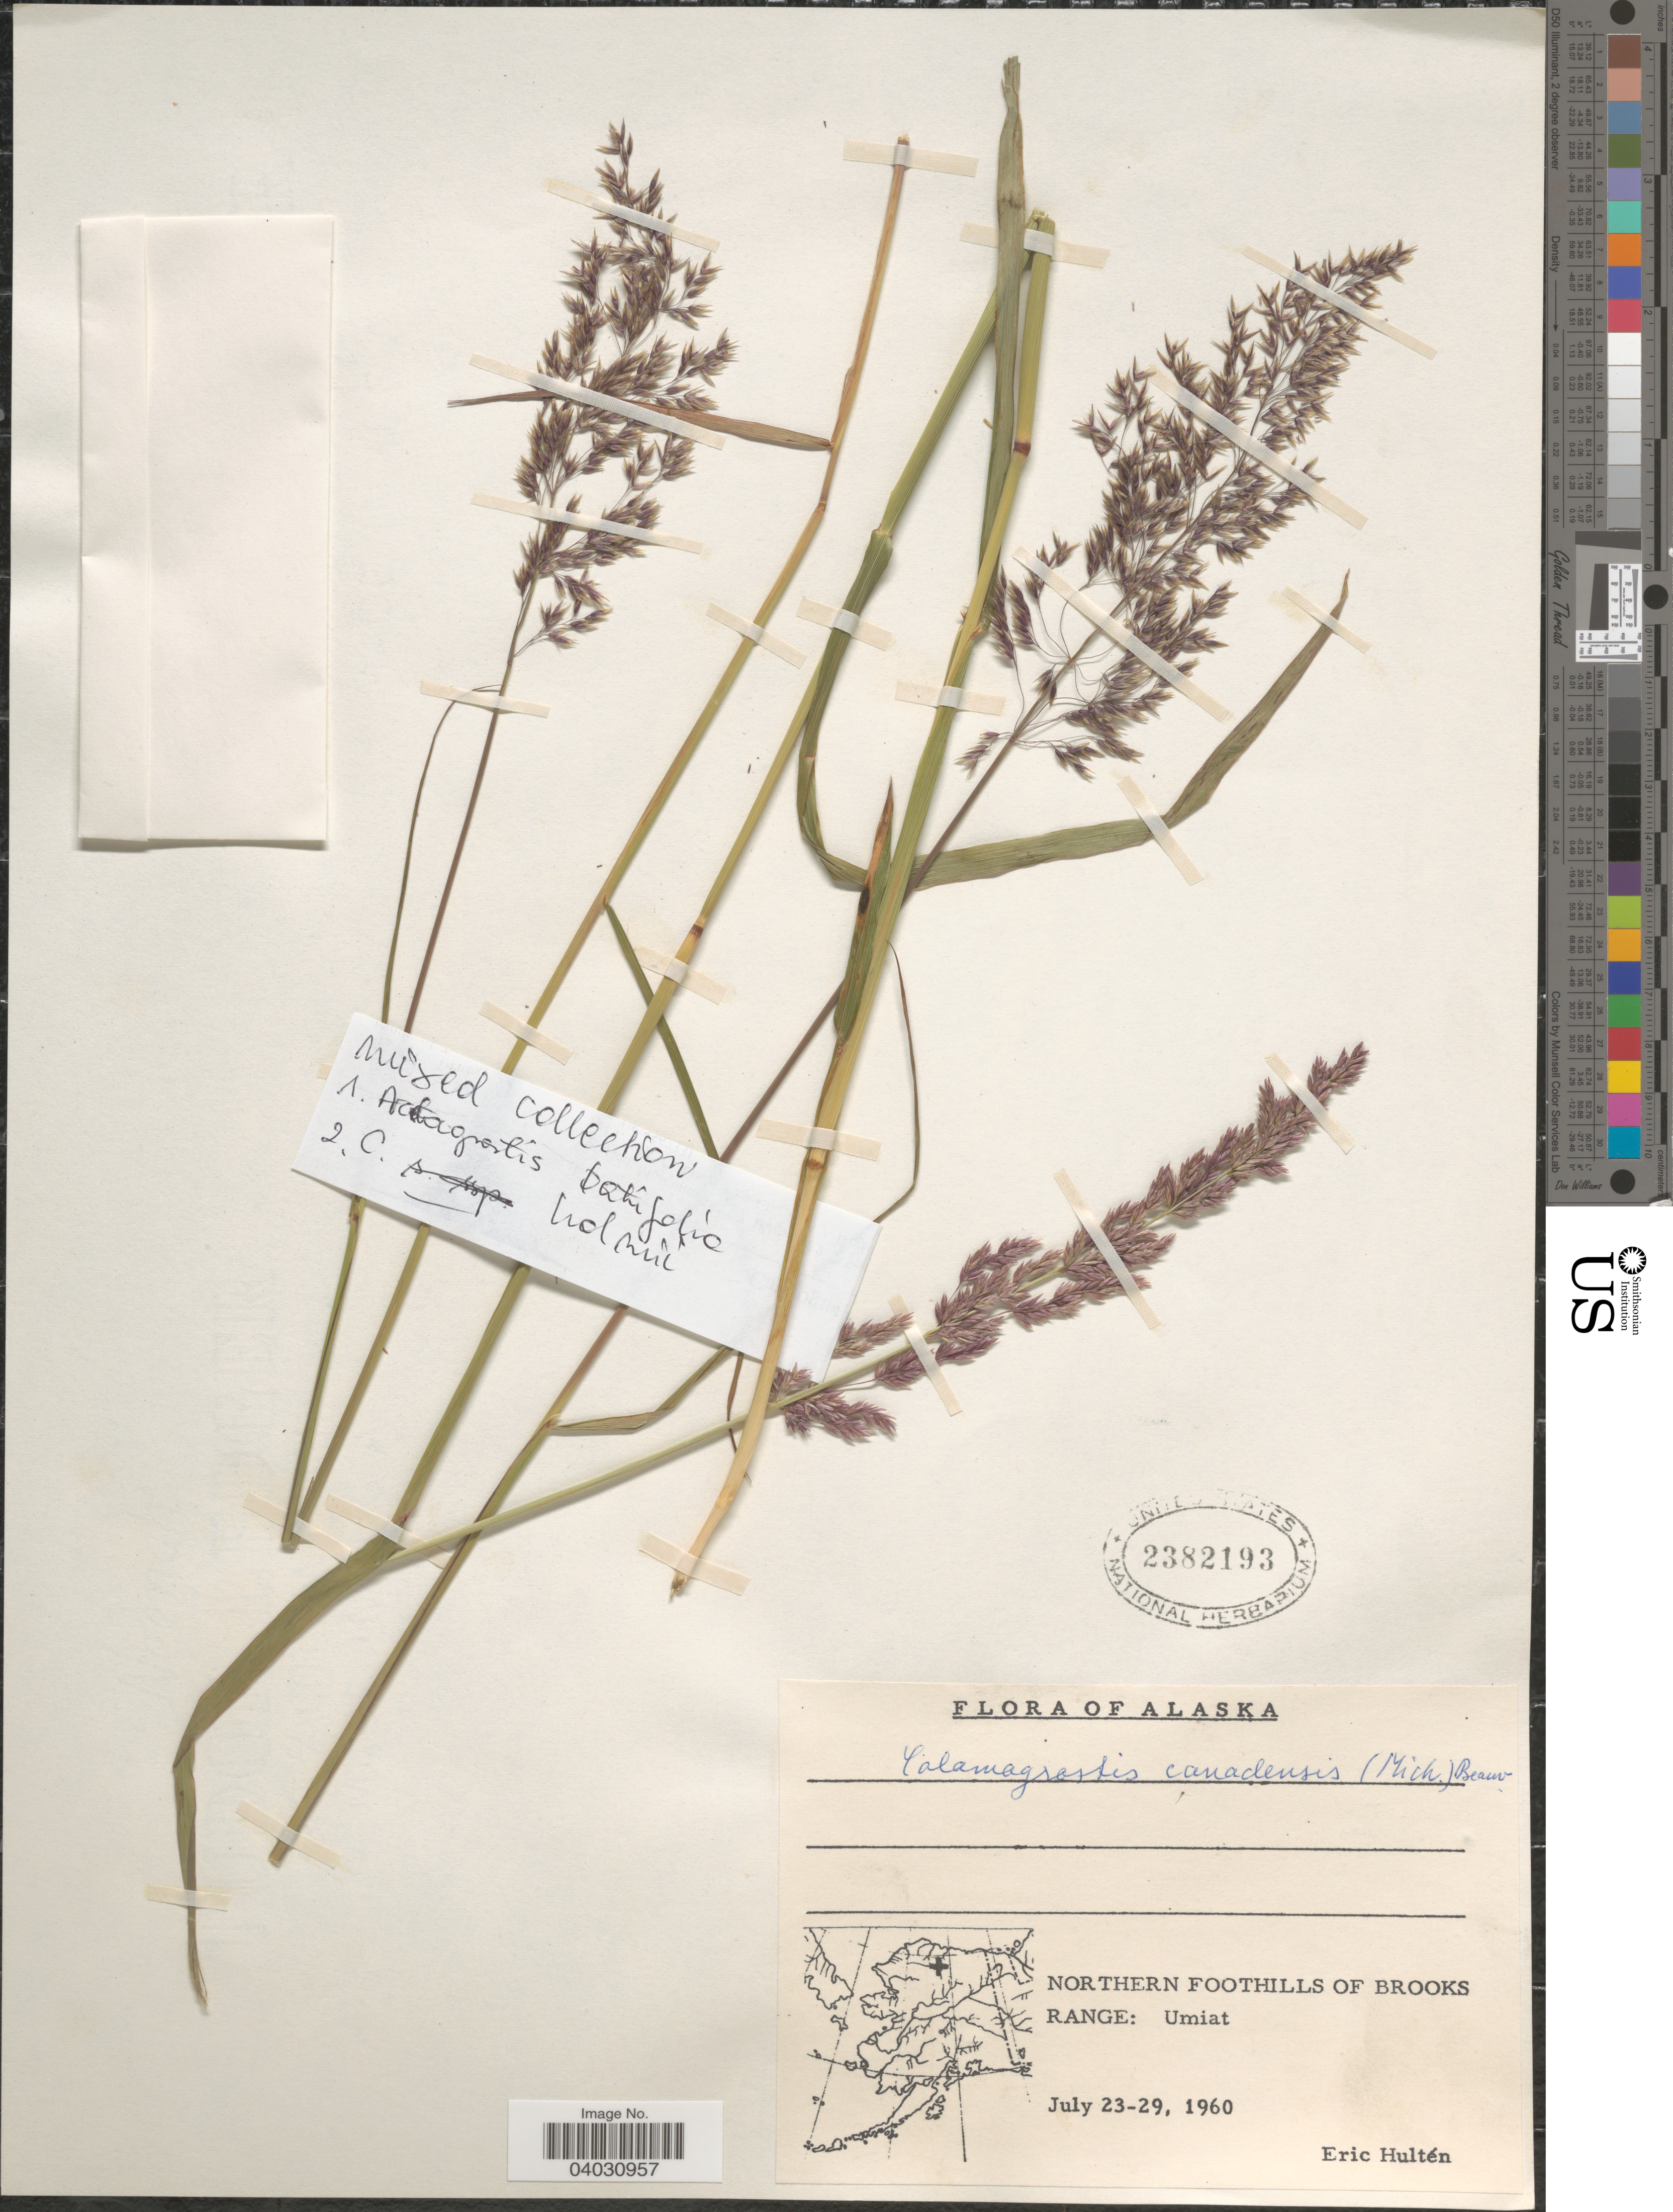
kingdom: Plantae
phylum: Tracheophyta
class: Liliopsida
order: Poales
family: Poaceae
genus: Calamagrostis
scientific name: Calamagrostis sp.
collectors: E. G. Hultén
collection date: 1960-07-23/1960-07-29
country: United States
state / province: Alaska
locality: Northern Foothills of Brooks Range: Umiat.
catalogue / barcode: US 2382193